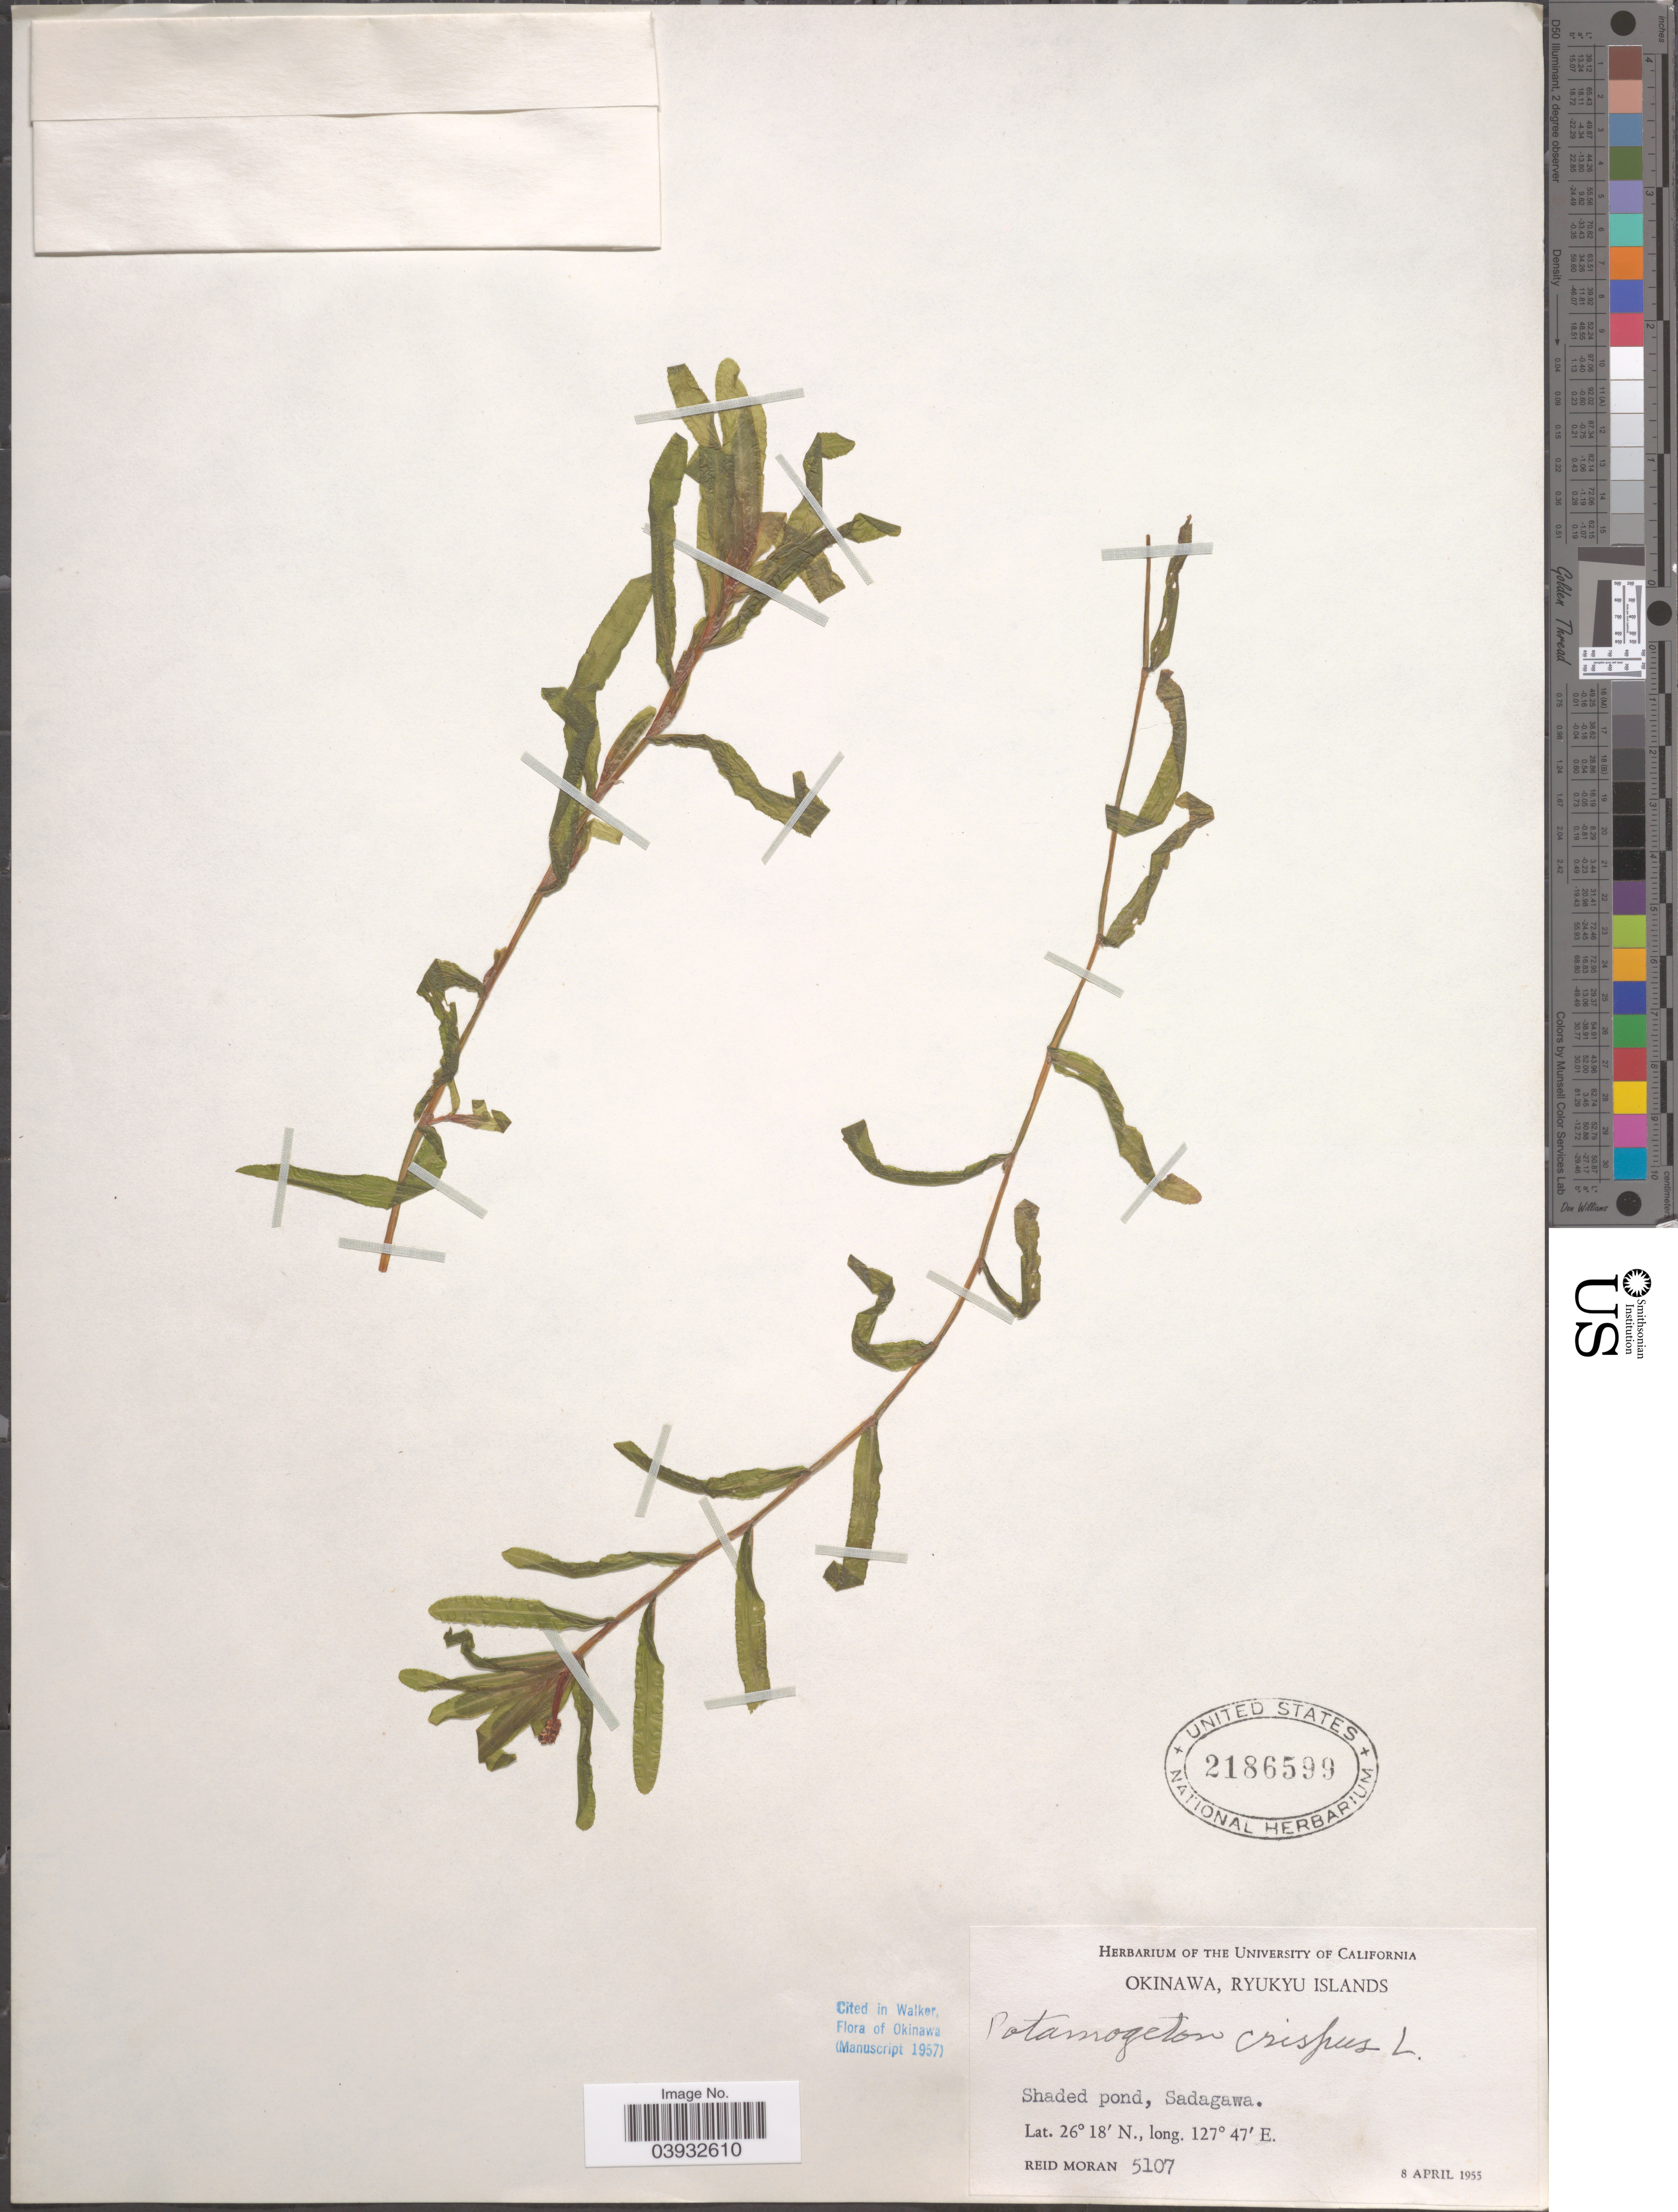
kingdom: Plantae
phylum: Tracheophyta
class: Liliopsida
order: Alismatales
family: Potamogetonaceae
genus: Potamogeton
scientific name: Potamogeton crispus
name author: L.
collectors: R. Moran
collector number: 5107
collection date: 1955-04-08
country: Japan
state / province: Okinawa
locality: Ryukyu Islands. Shaded pond, Sadagawa.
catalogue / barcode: US 2186599